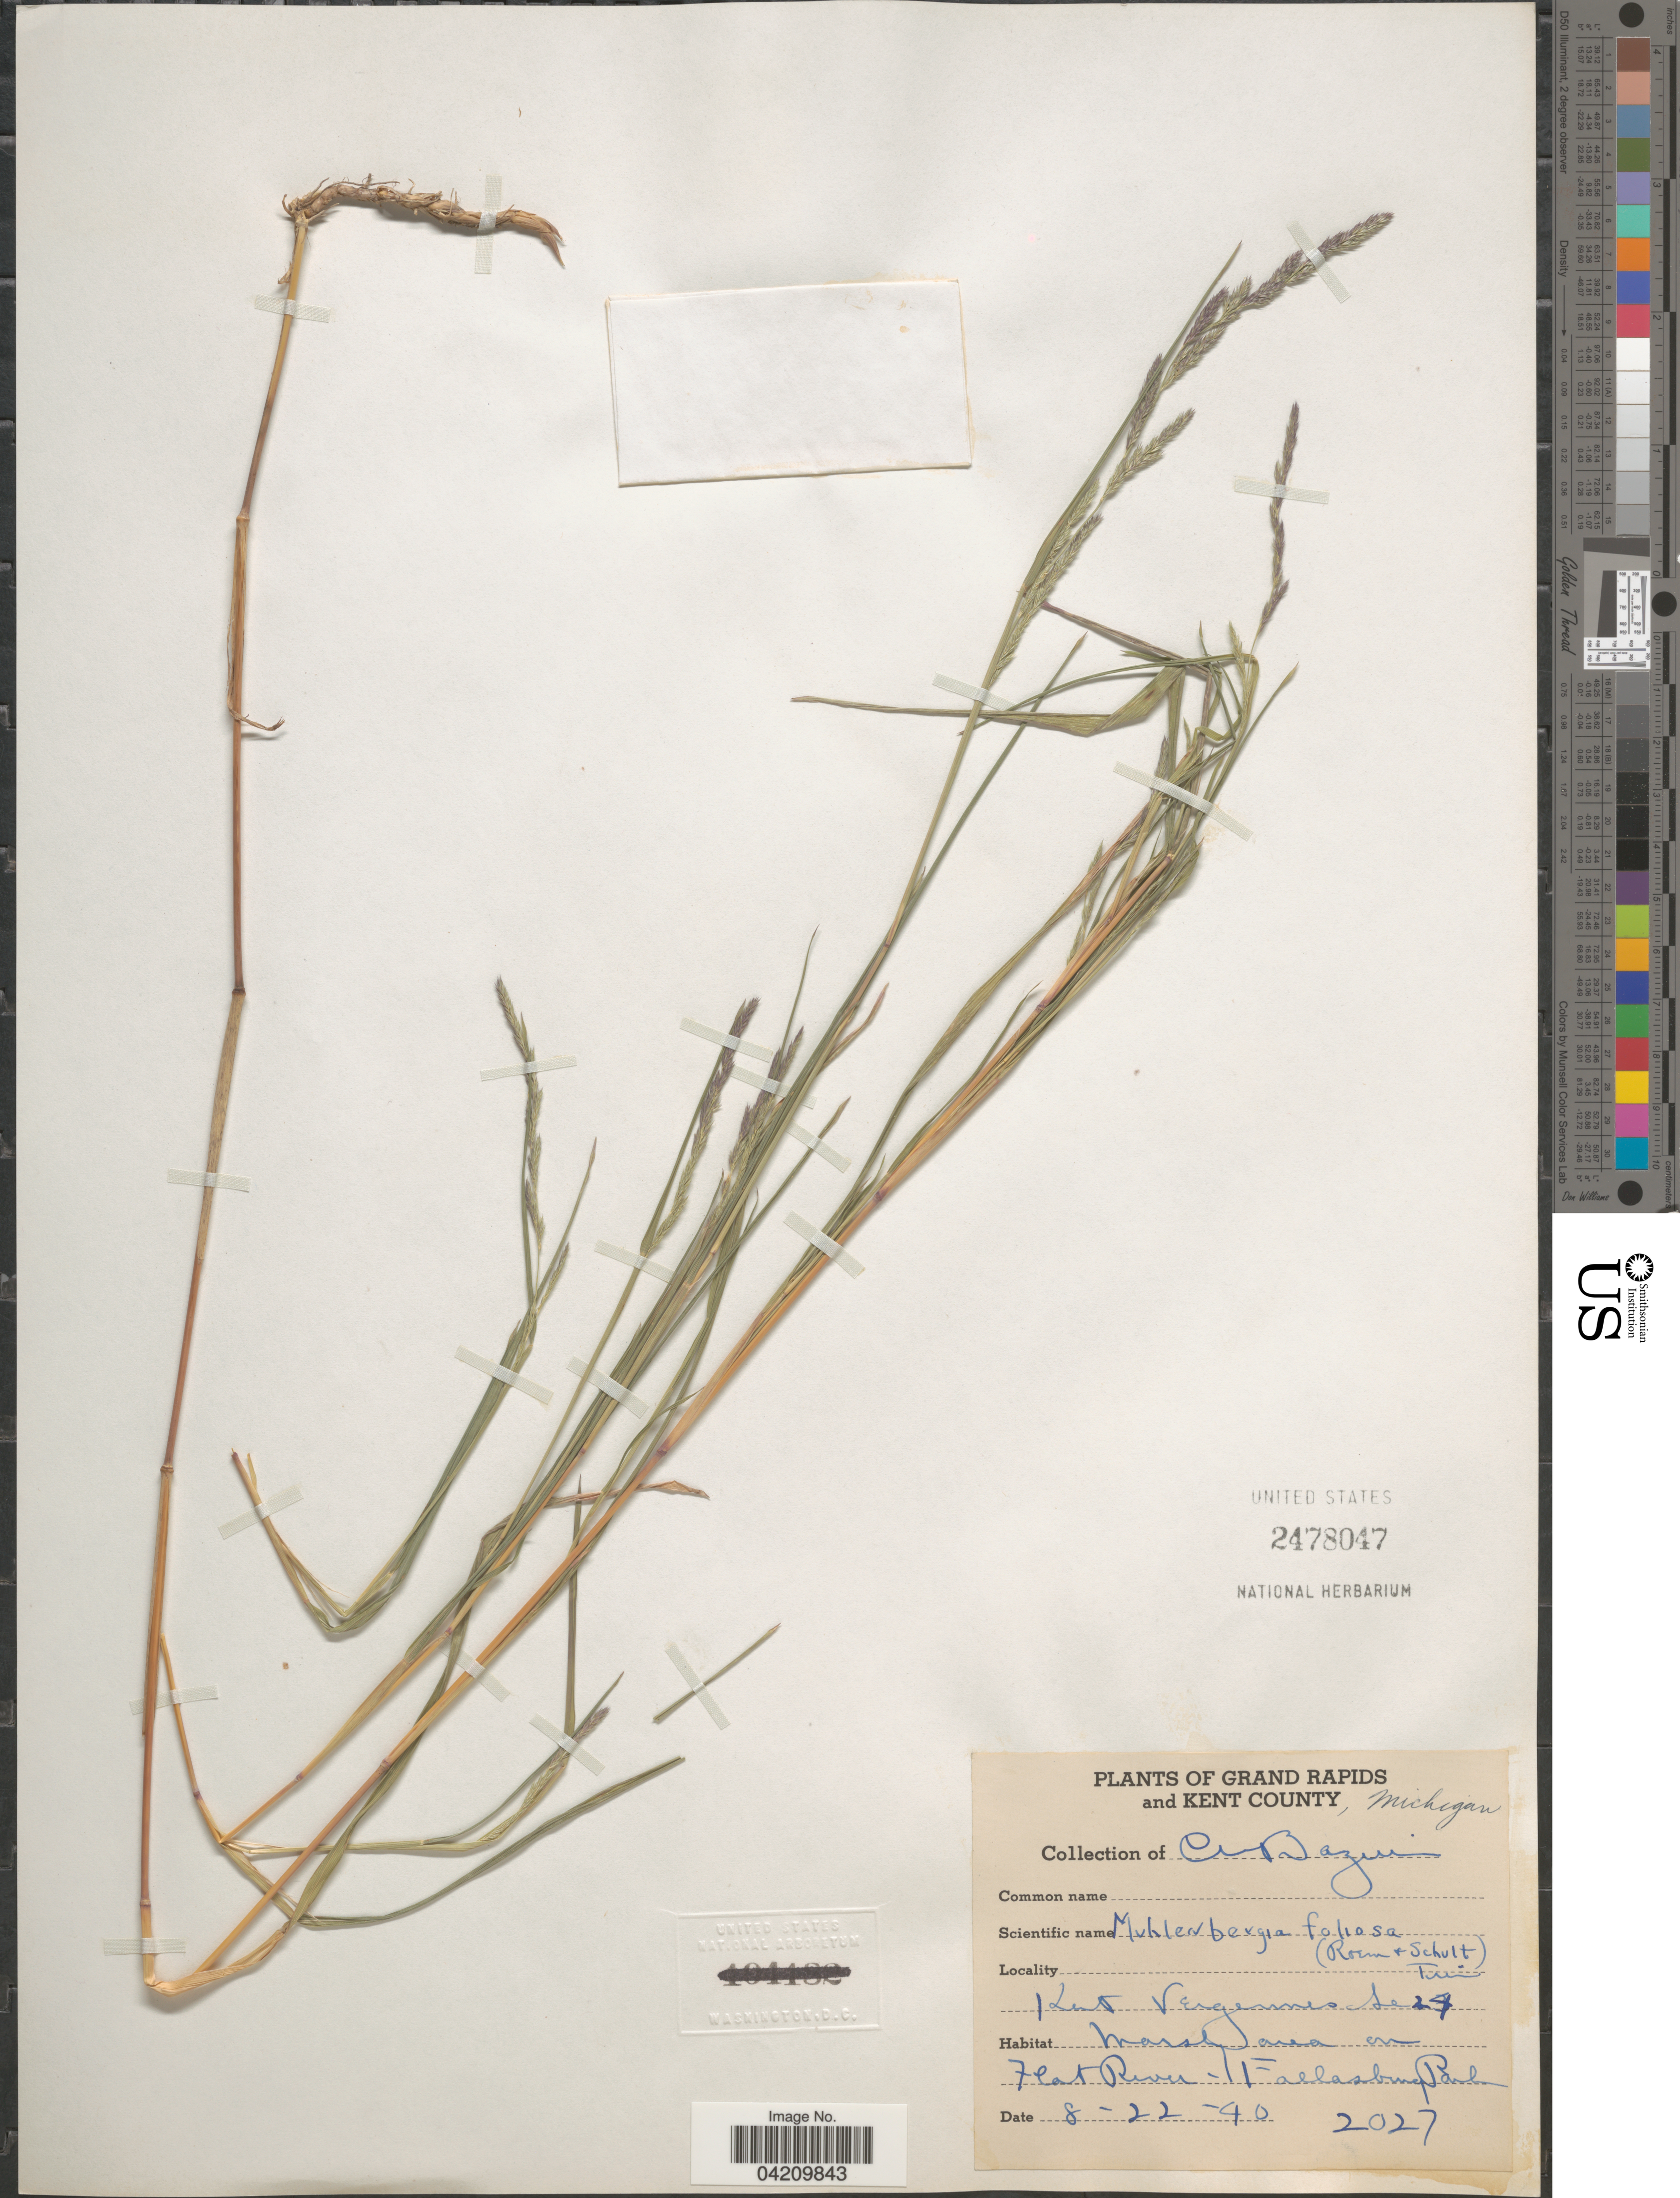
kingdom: Plantae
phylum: Tracheophyta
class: Liliopsida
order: Poales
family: Poaceae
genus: Muhlenbergia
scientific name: Muhlenbergia mexicana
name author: (L.) Trin.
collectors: C. Bazuin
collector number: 2027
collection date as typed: Transcribed d/m/y: 22/8/40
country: United States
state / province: Michigan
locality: Grand Rapids and Kent County. Kent Vergennes Sec 24. Marshy area on Flat River. Fallasburg Park.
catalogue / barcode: US 2478047